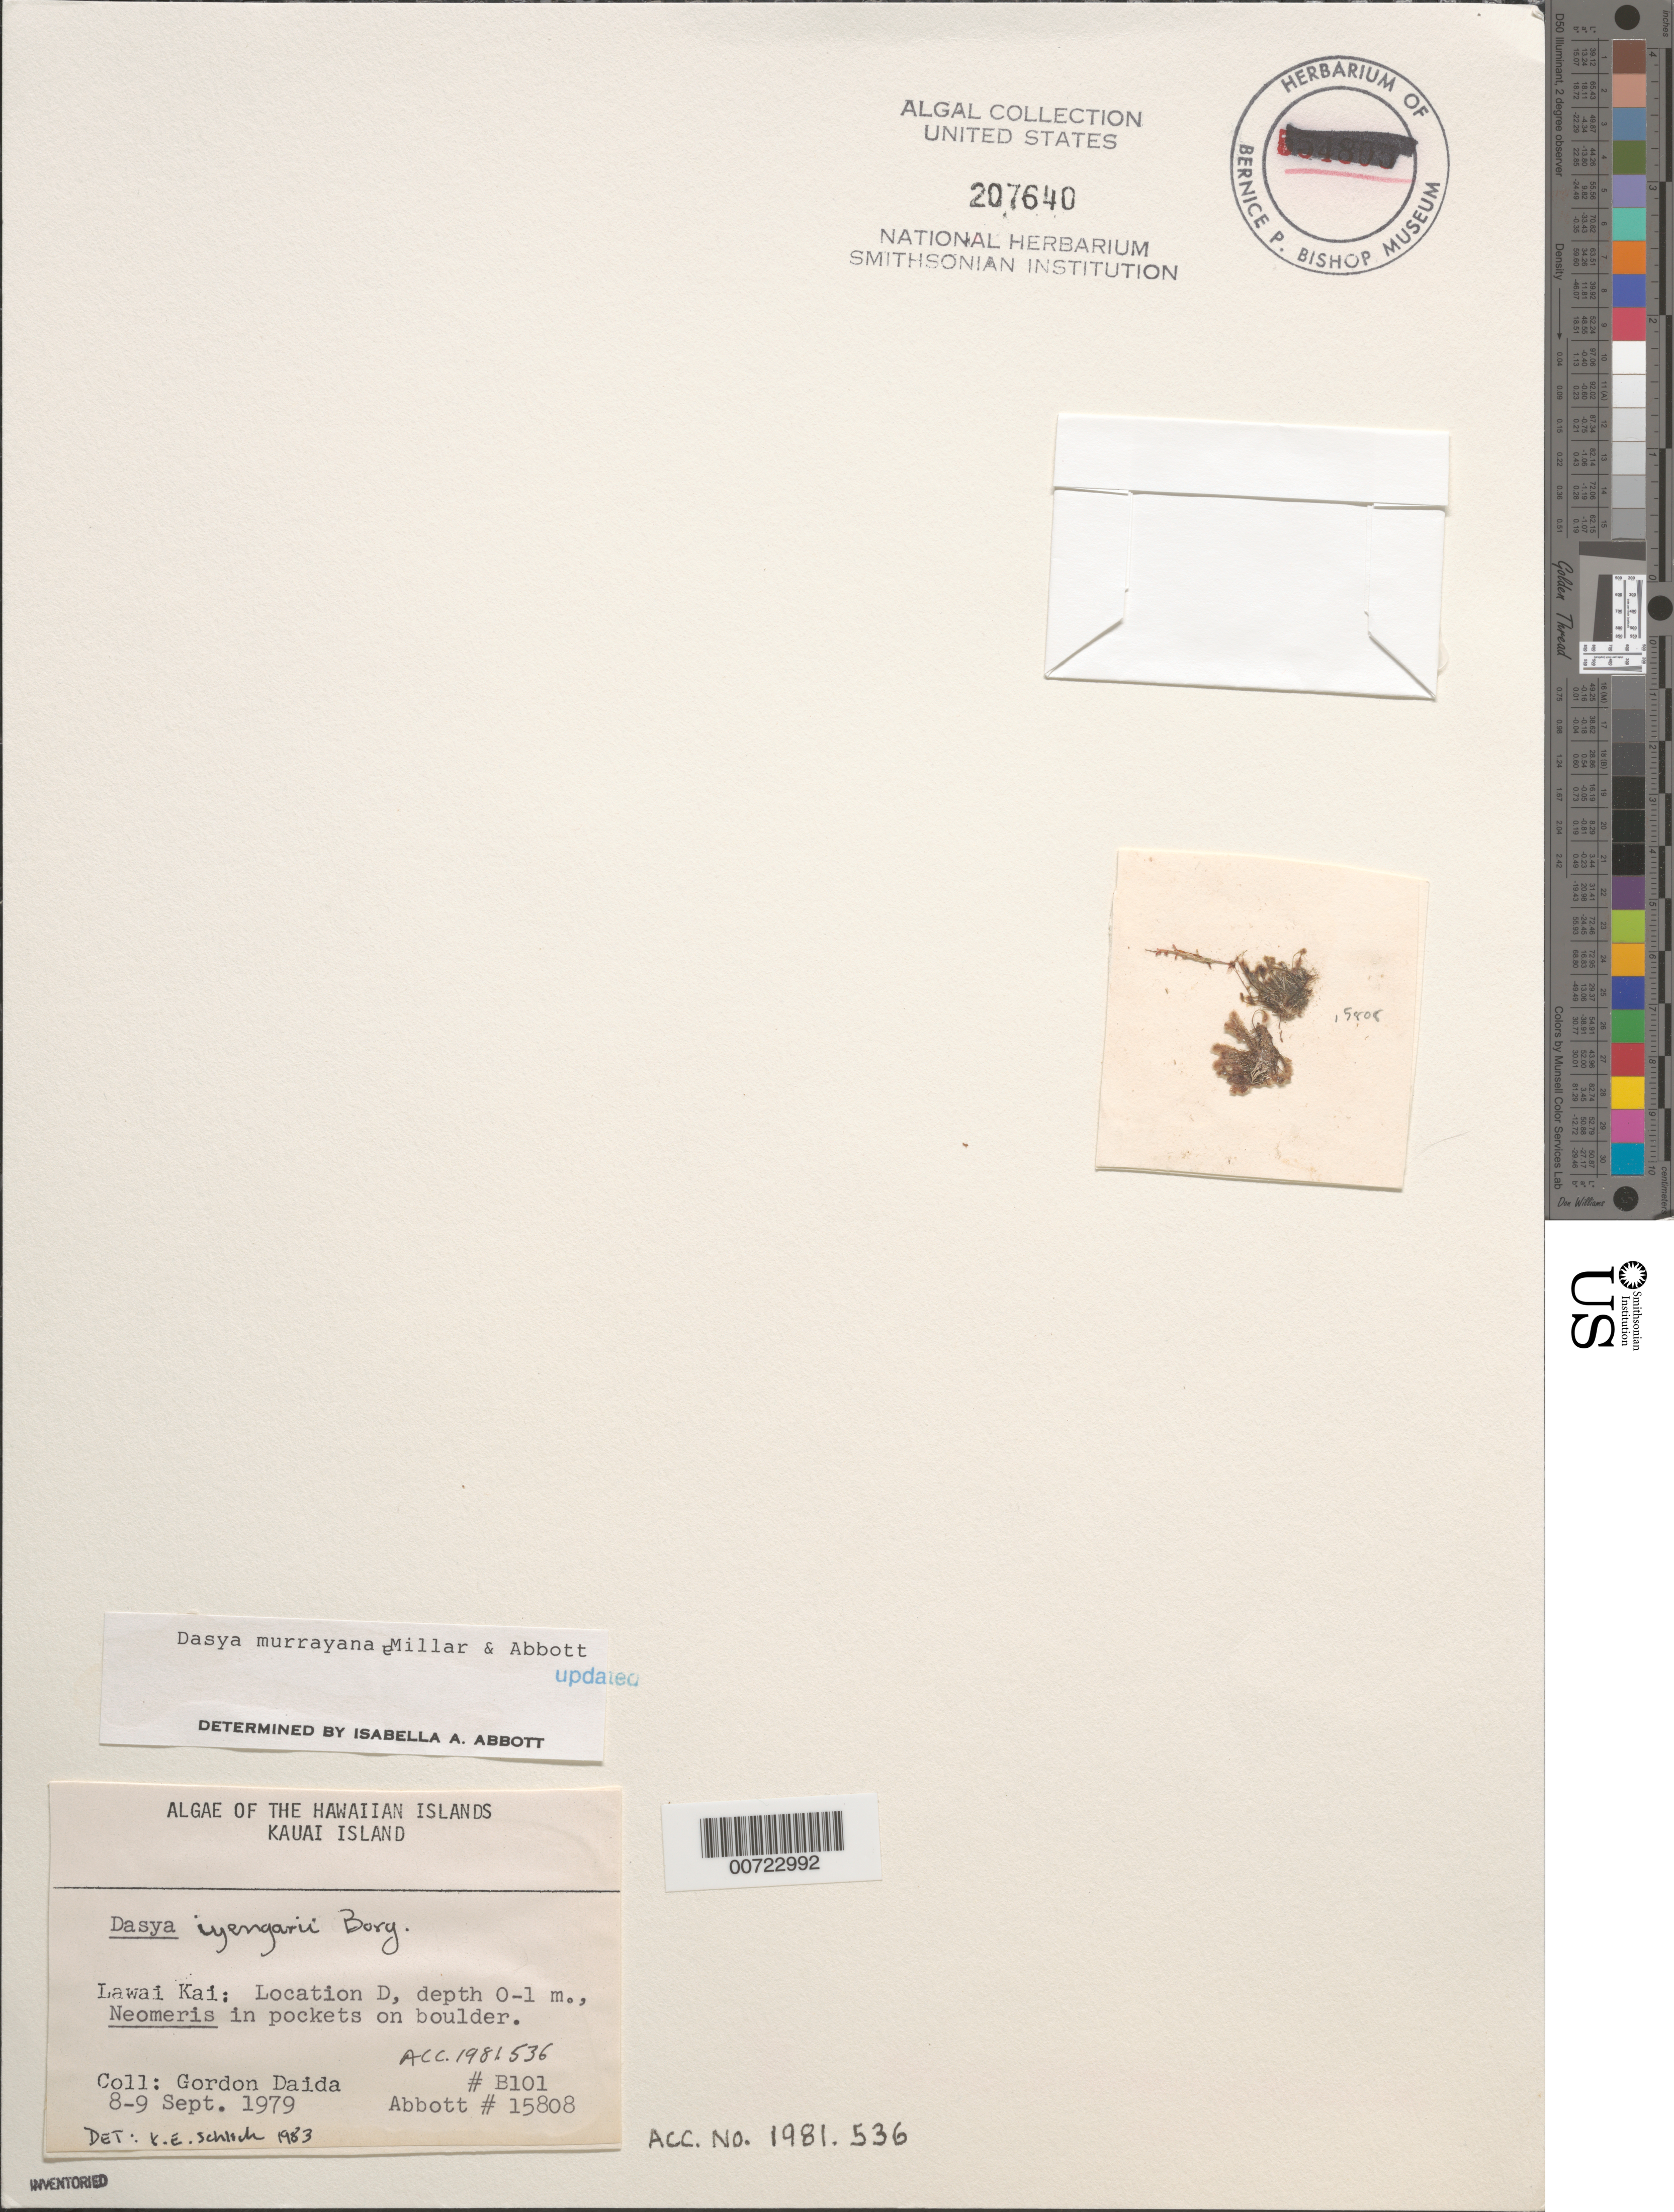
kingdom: Plantae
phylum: Rhodophyta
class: Florideophyceae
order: Ceramiales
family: Dasyaceae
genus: Dasya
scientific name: Dasya murrayana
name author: I.A. Abbott & A.J.K. Millar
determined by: Abbott, Isabella A.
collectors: G. Daida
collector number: B101 & IAA 15808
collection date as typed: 08 Sep 1979 to 09 Sep 1979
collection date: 1979-09-08/1979-09-09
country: United States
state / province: Hawaii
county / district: Kauai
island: Kaua'i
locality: Lawai Kai, Location D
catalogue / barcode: US 207640